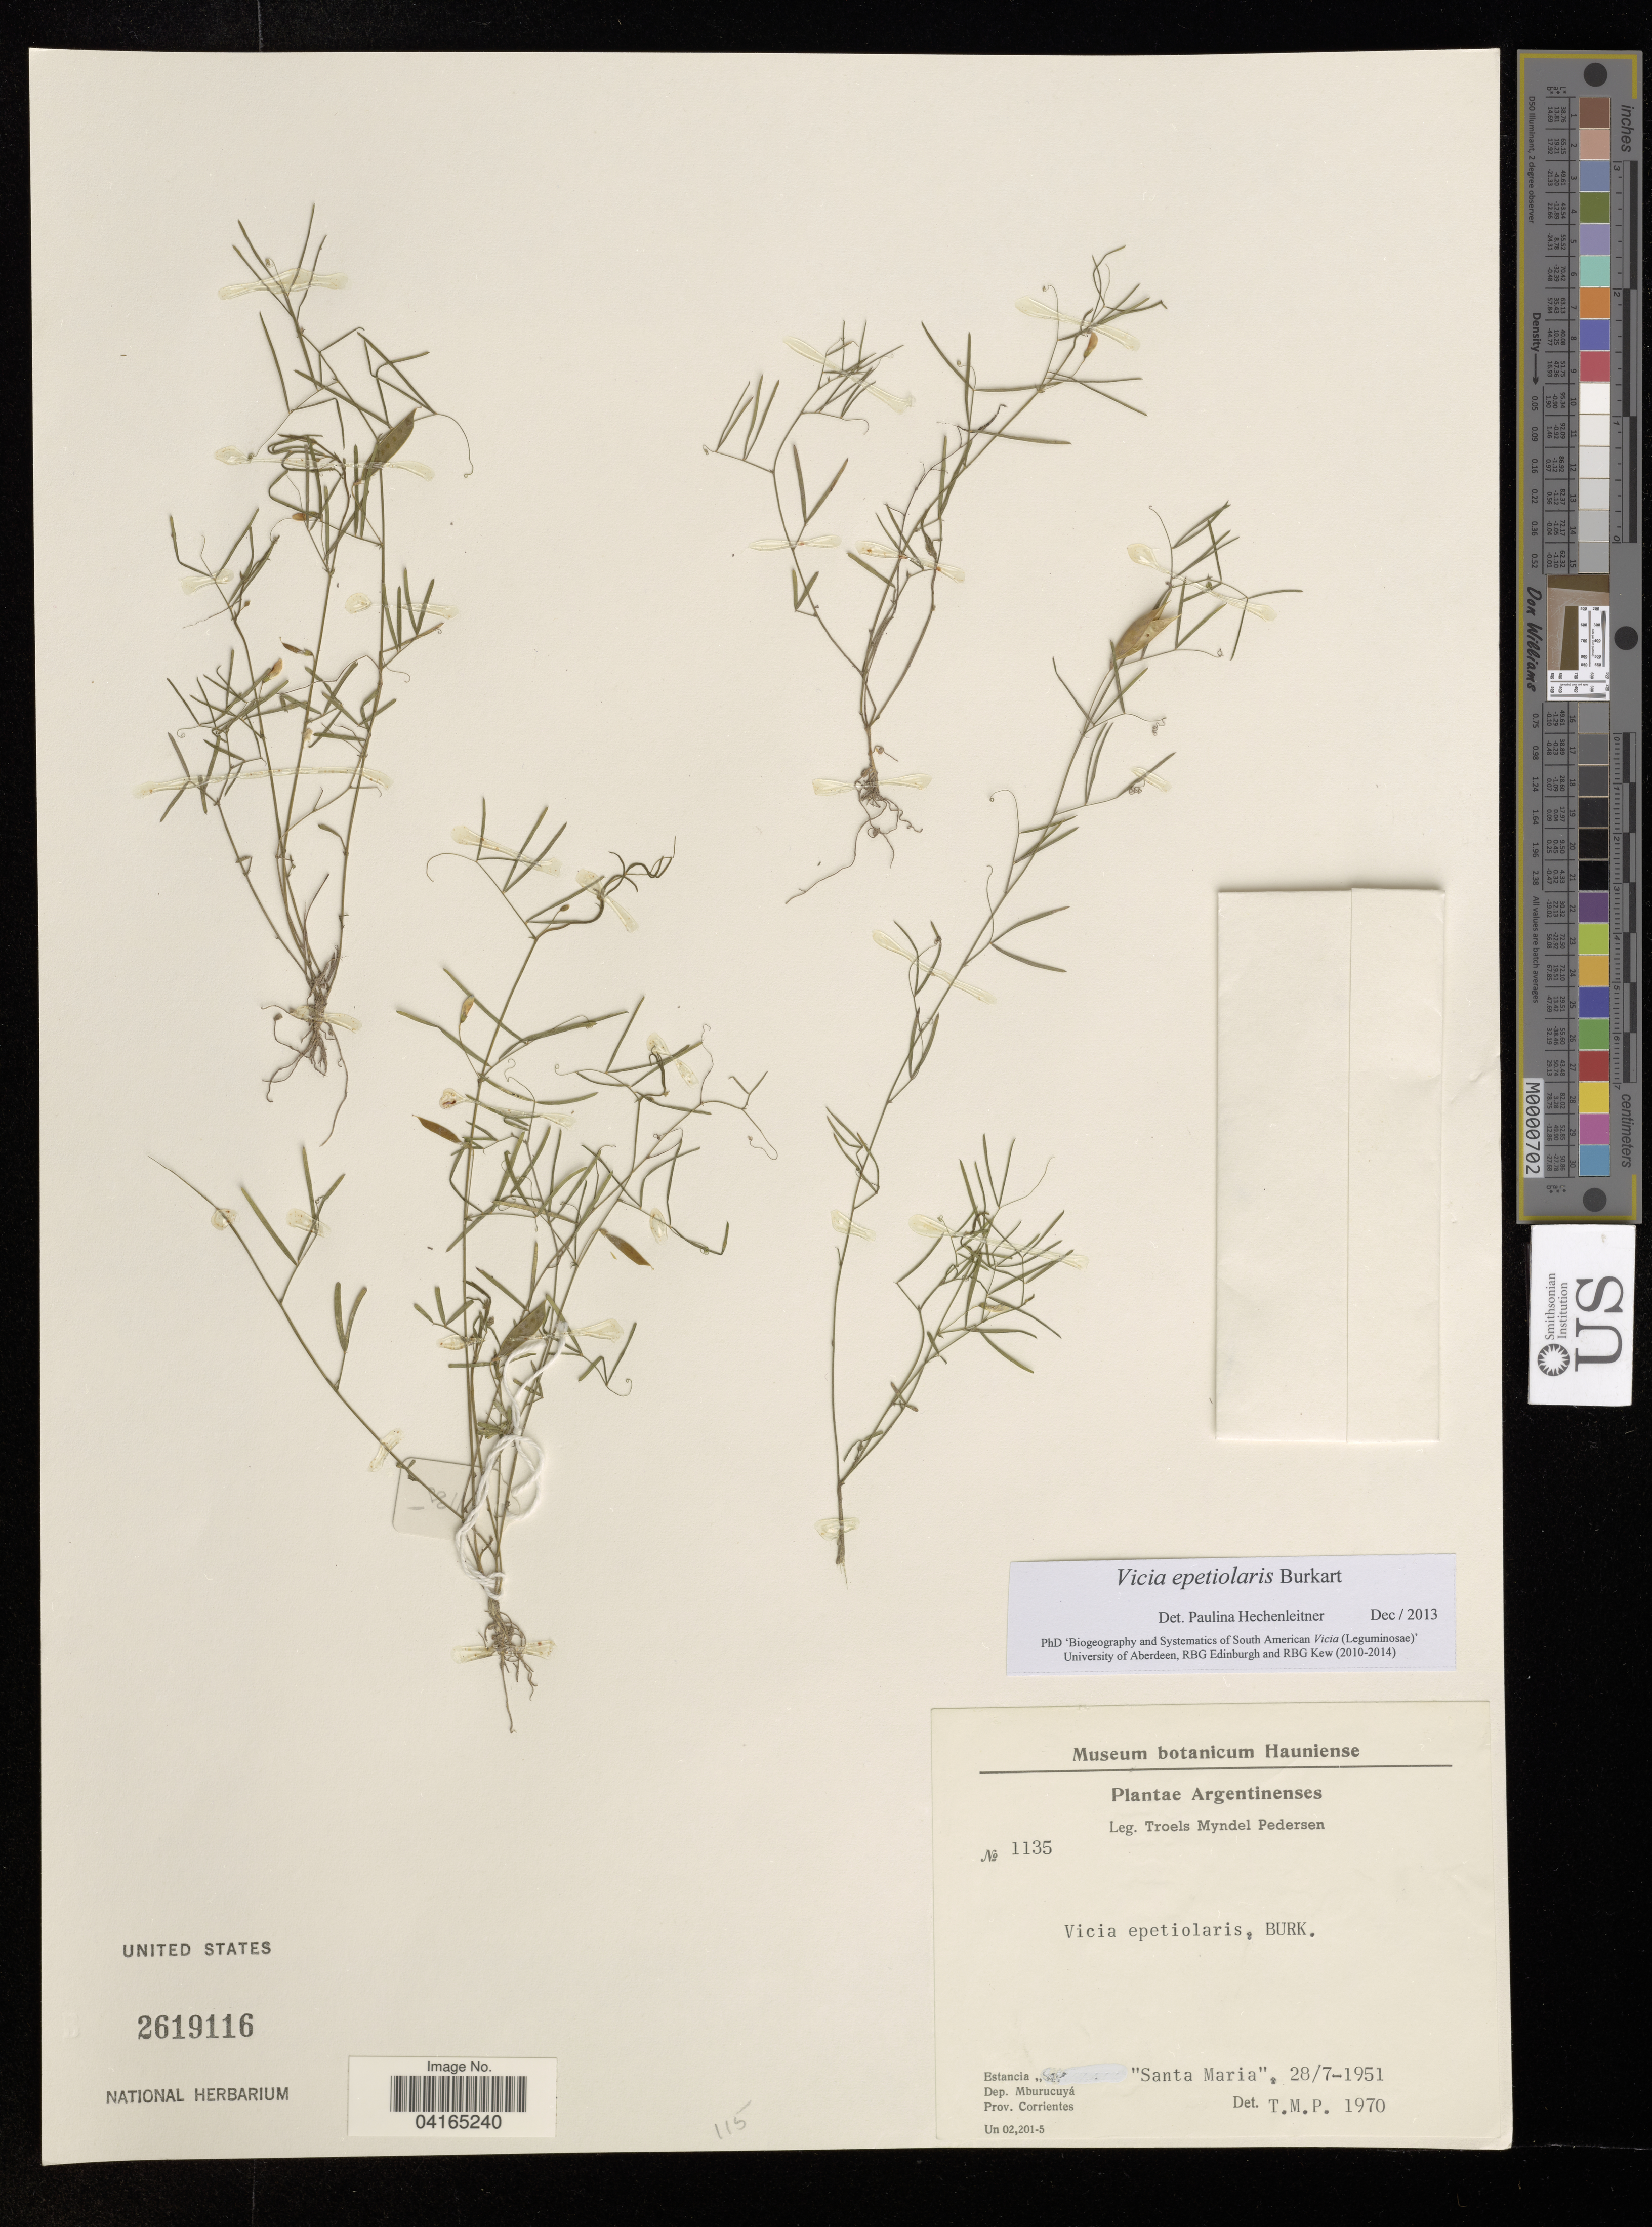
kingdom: Plantae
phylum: Tracheophyta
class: Magnoliopsida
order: Fabales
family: Fabaceae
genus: Vicia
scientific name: Vicia epetiolaris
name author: Burkart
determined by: Hechenleitner, Paulina, RBG Edinburgh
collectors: T. M. Pedersen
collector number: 1135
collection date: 1951-07-28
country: Argentina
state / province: Corrientes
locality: Estancia,, "Santa Maria", Dep. Mburucuyá. Prov. Corrientes.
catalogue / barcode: US 2619116